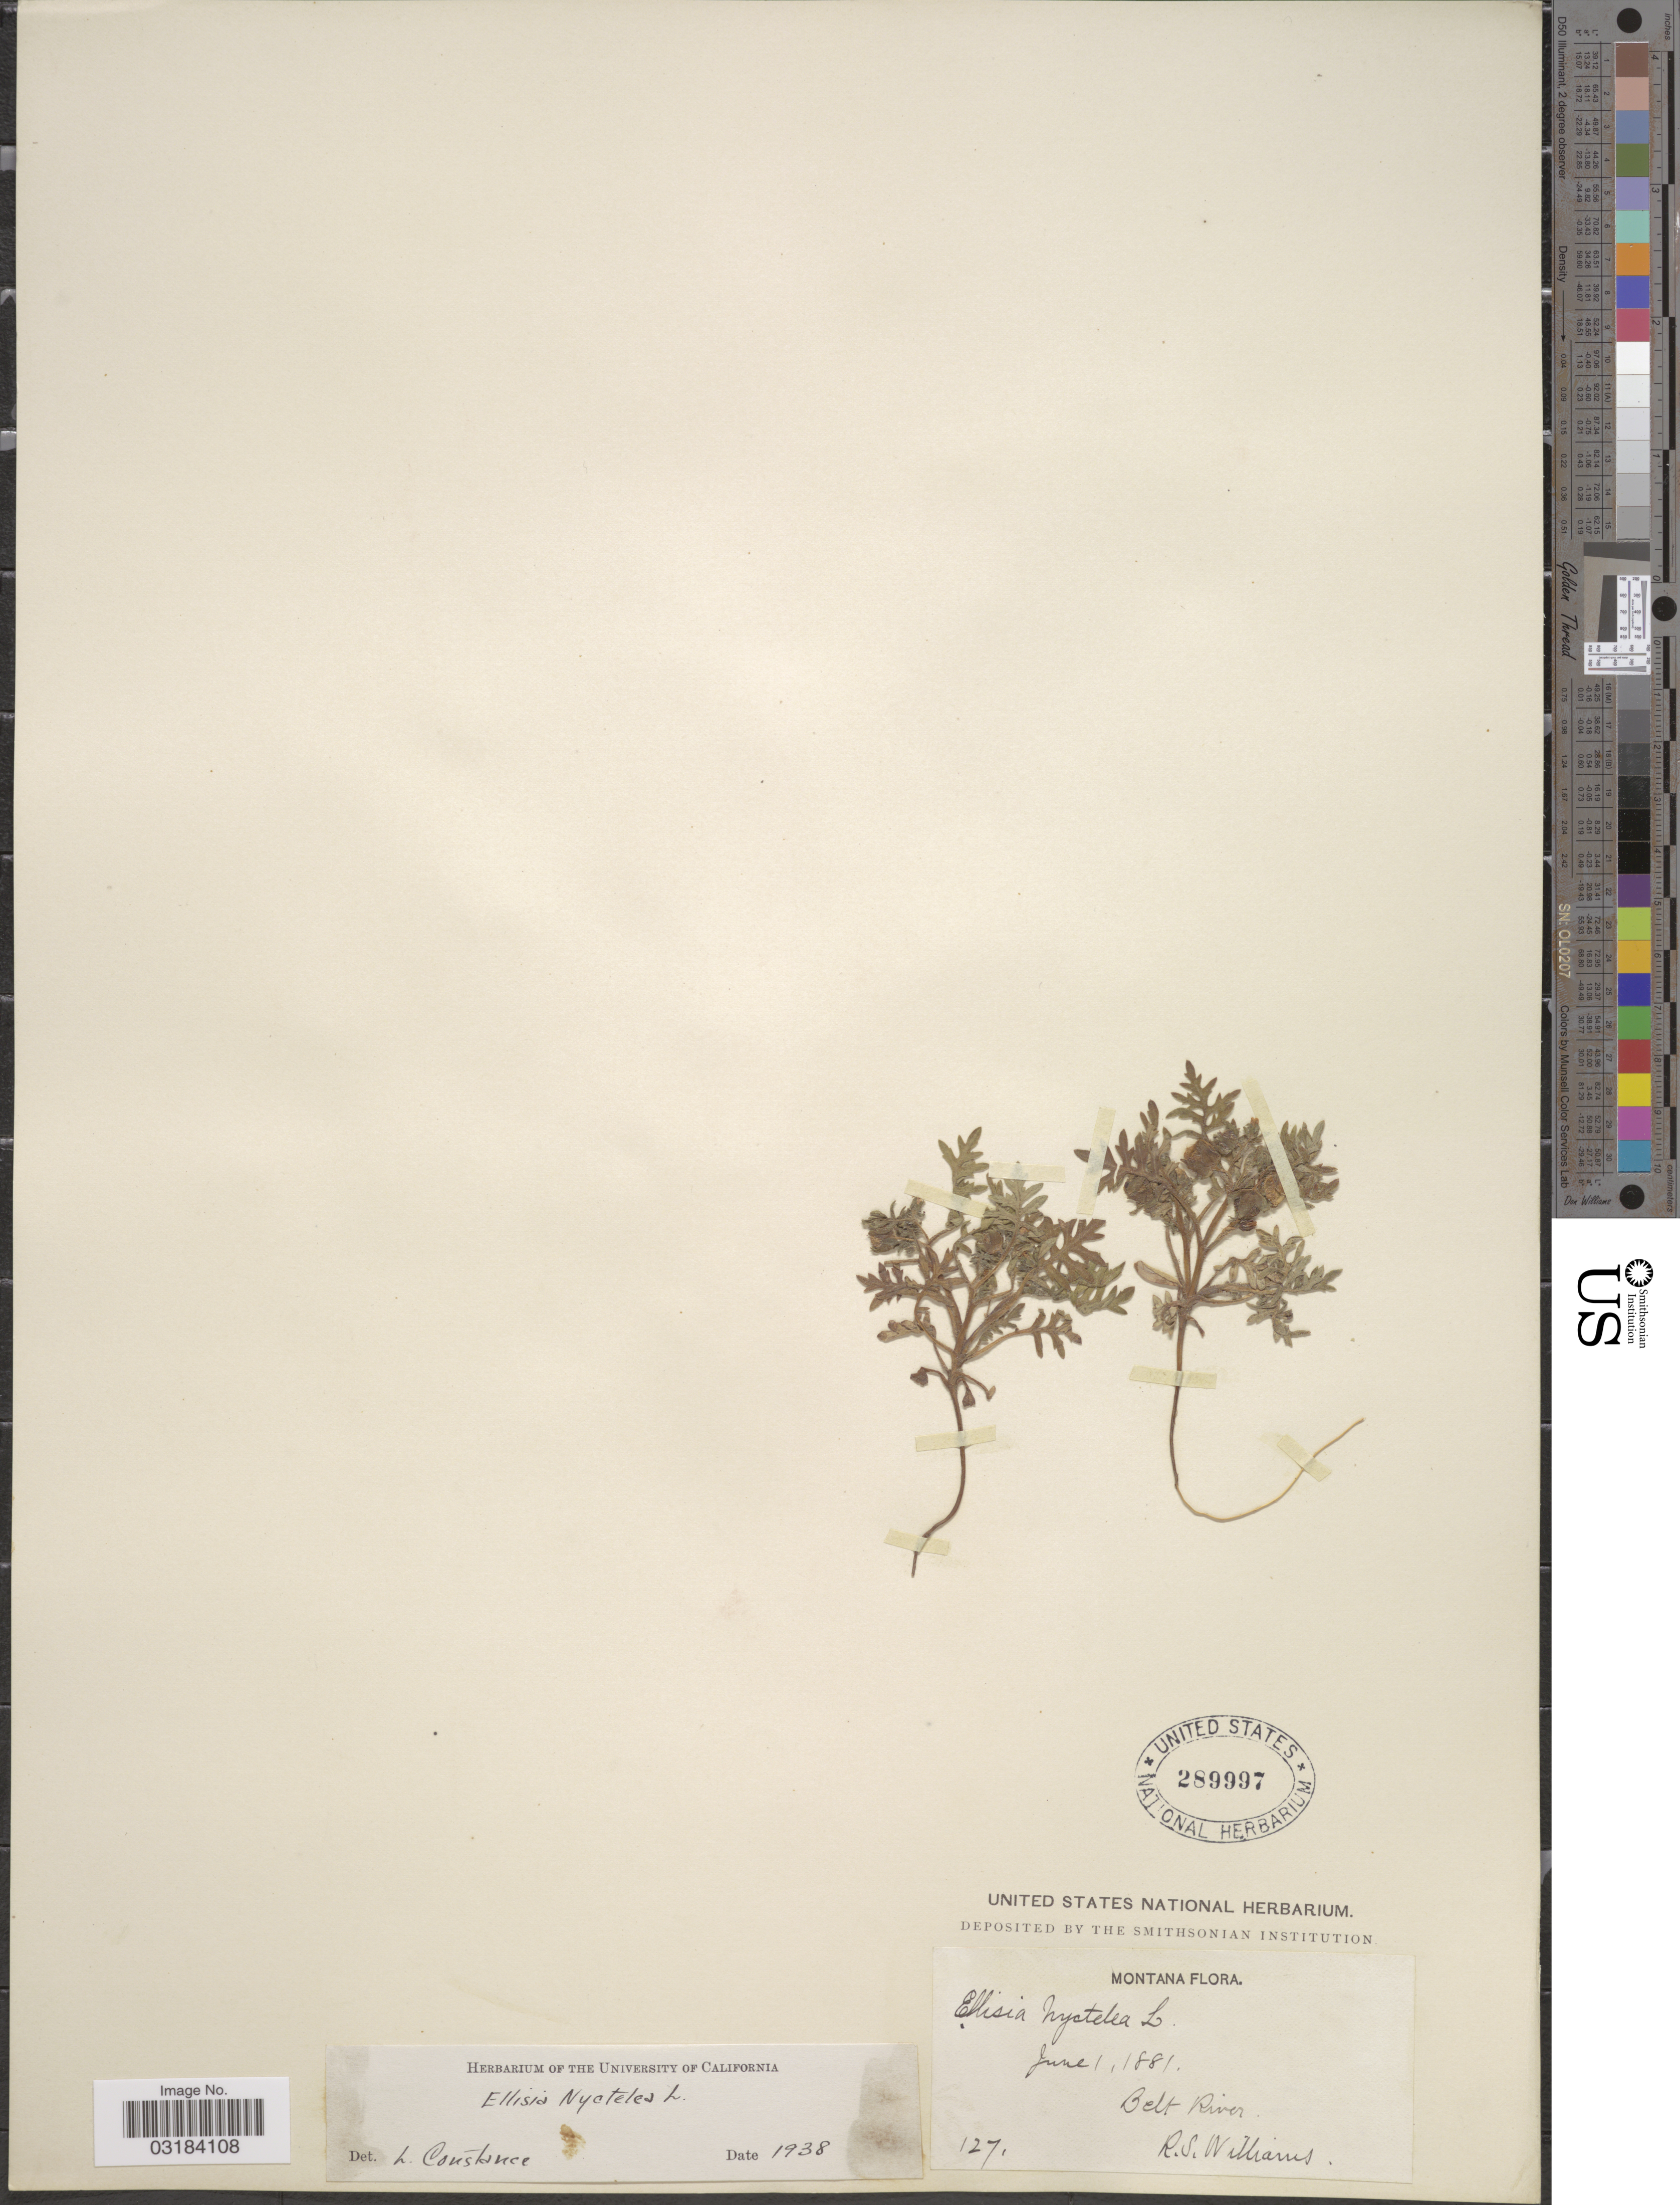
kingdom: Plantae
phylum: Tracheophyta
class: Magnoliopsida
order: Boraginales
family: Hydrophyllaceae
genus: Ellisia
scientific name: Ellisia nyctelea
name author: L.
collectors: R. S. Williams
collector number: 127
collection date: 1881-06-01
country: United States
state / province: Montana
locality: Belt River.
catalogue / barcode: US 289997